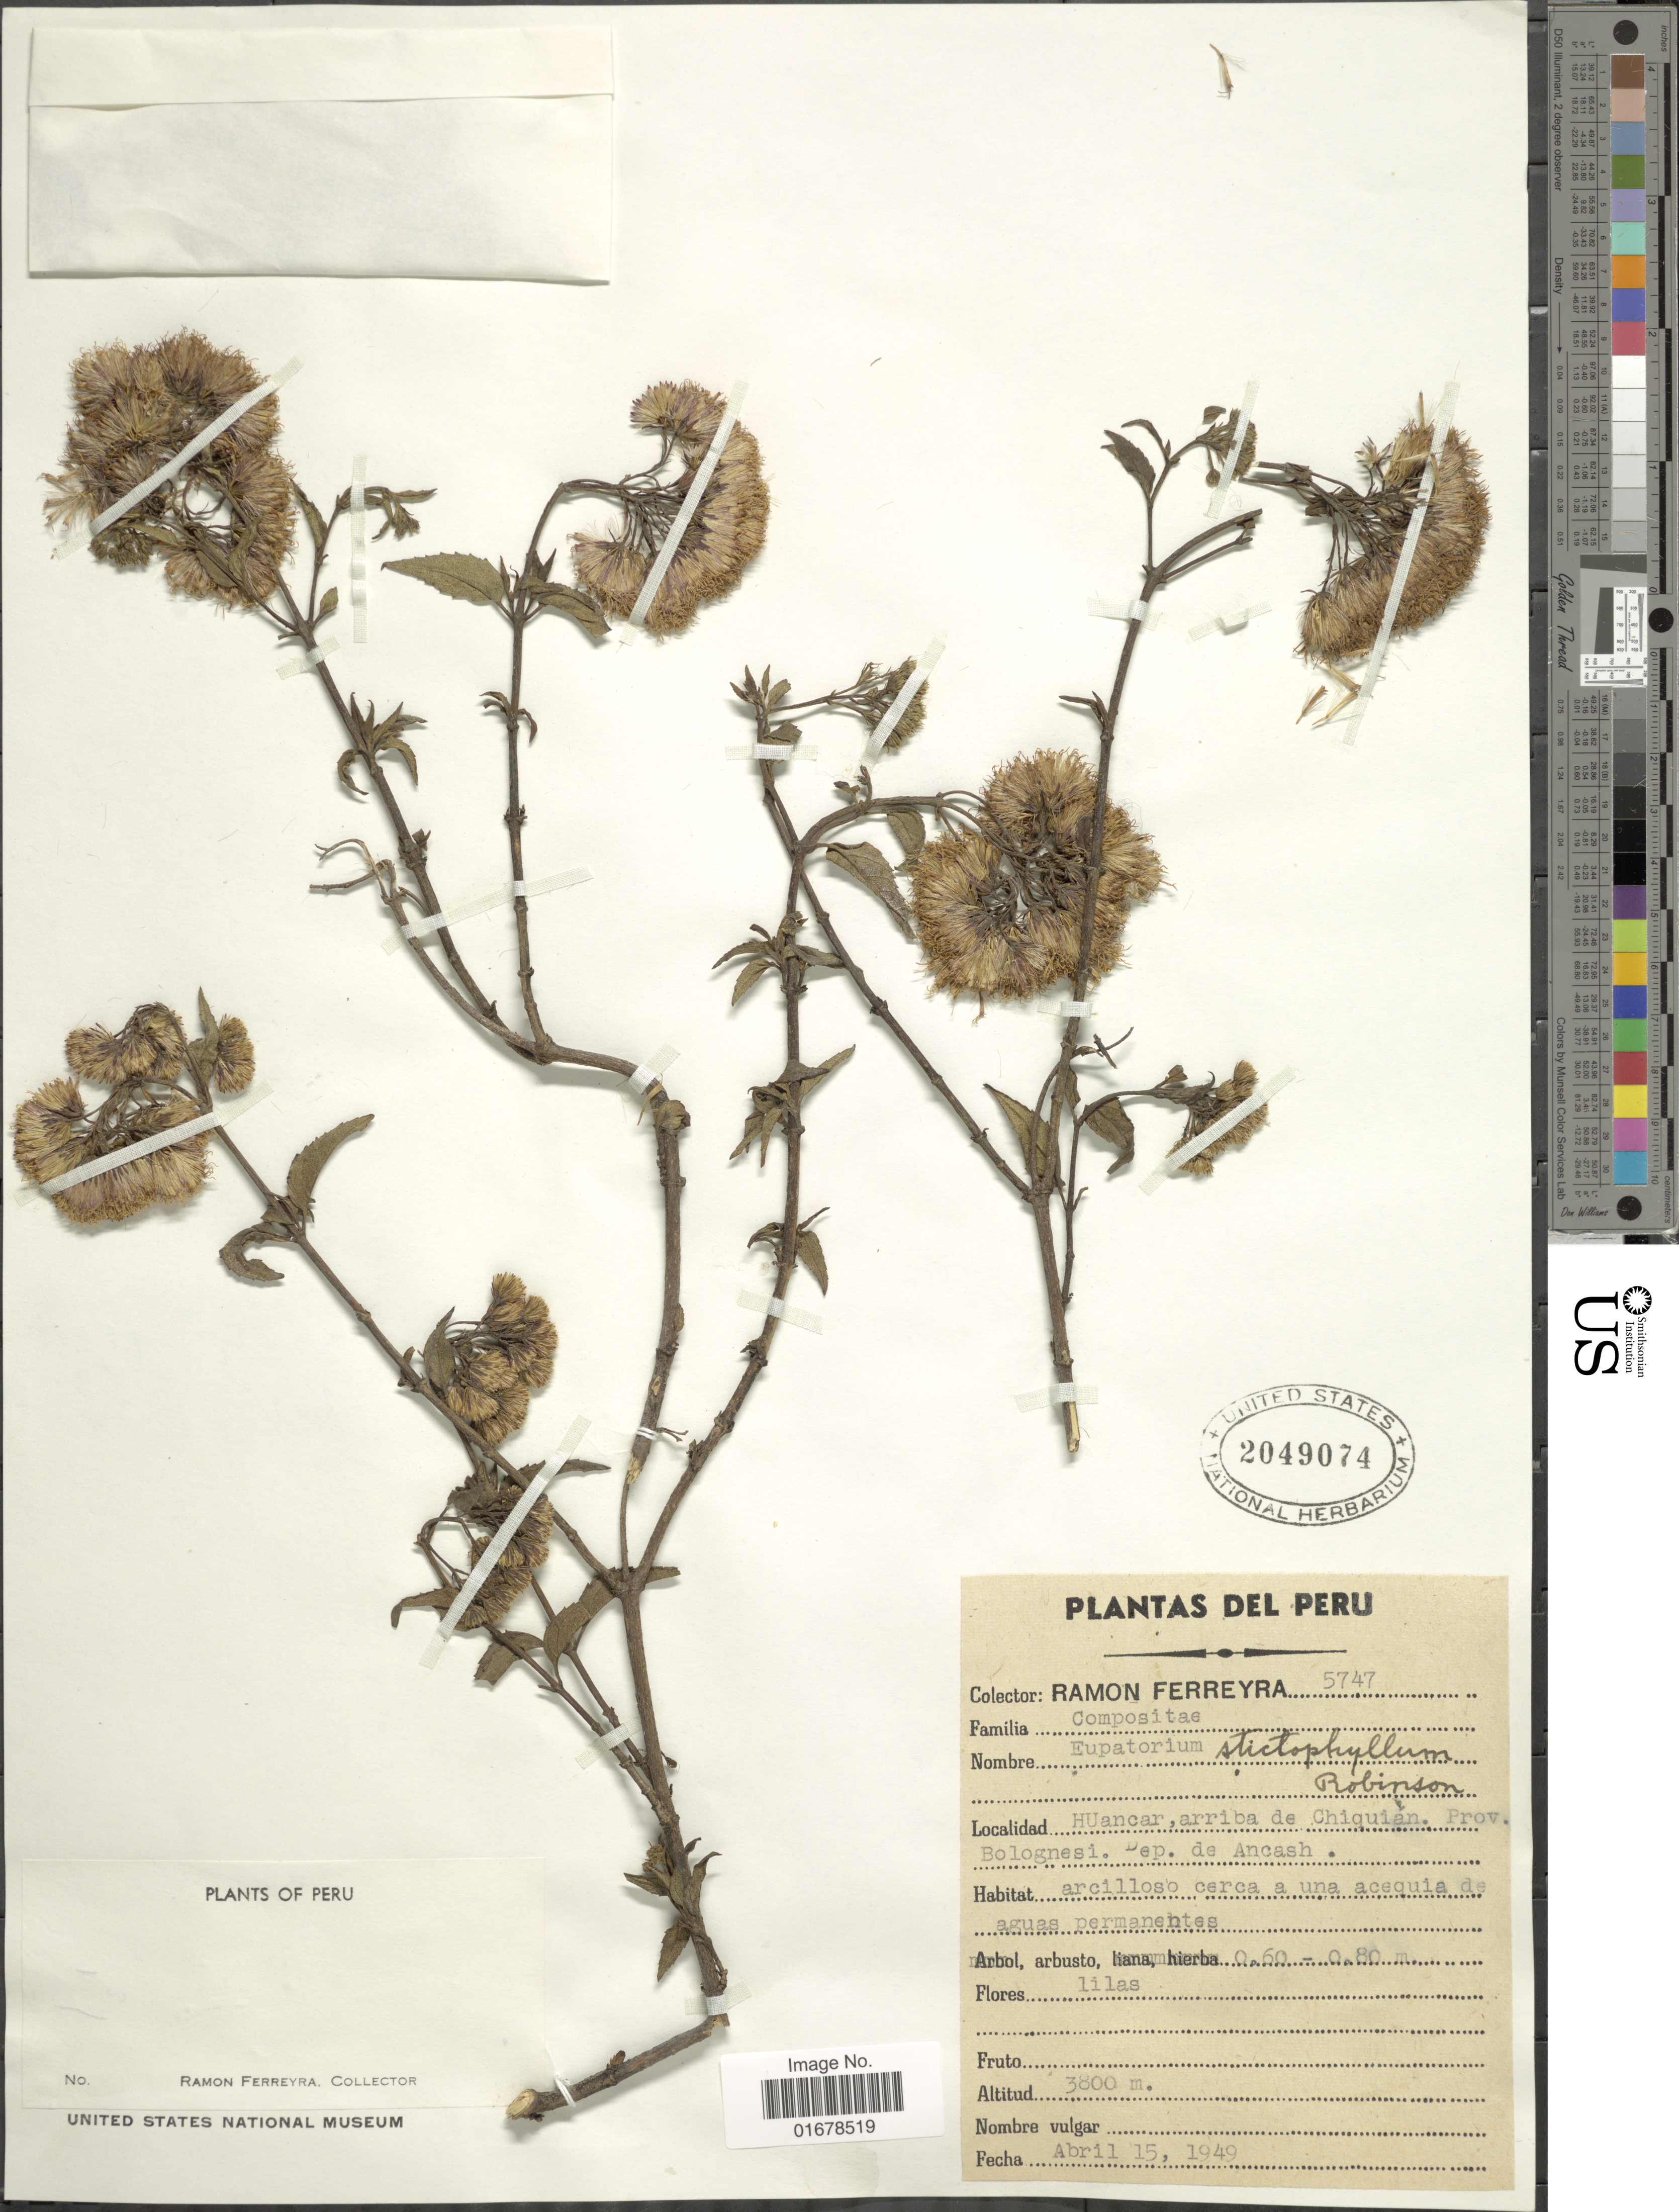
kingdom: Plantae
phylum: Tracheophyta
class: Magnoliopsida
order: Asterales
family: Asteraceae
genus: Ageratina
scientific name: Ageratina stictophylla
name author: (B.L. Rob.) R.M. King & H. Rob.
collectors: R. A. Ferreyra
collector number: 5747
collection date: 1949-04-15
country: Peru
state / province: Ancash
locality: Huancar, arriba de Chiquian, Prov.. Bolognesi, Dep. de Ancash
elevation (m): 3800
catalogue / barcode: US 2049074